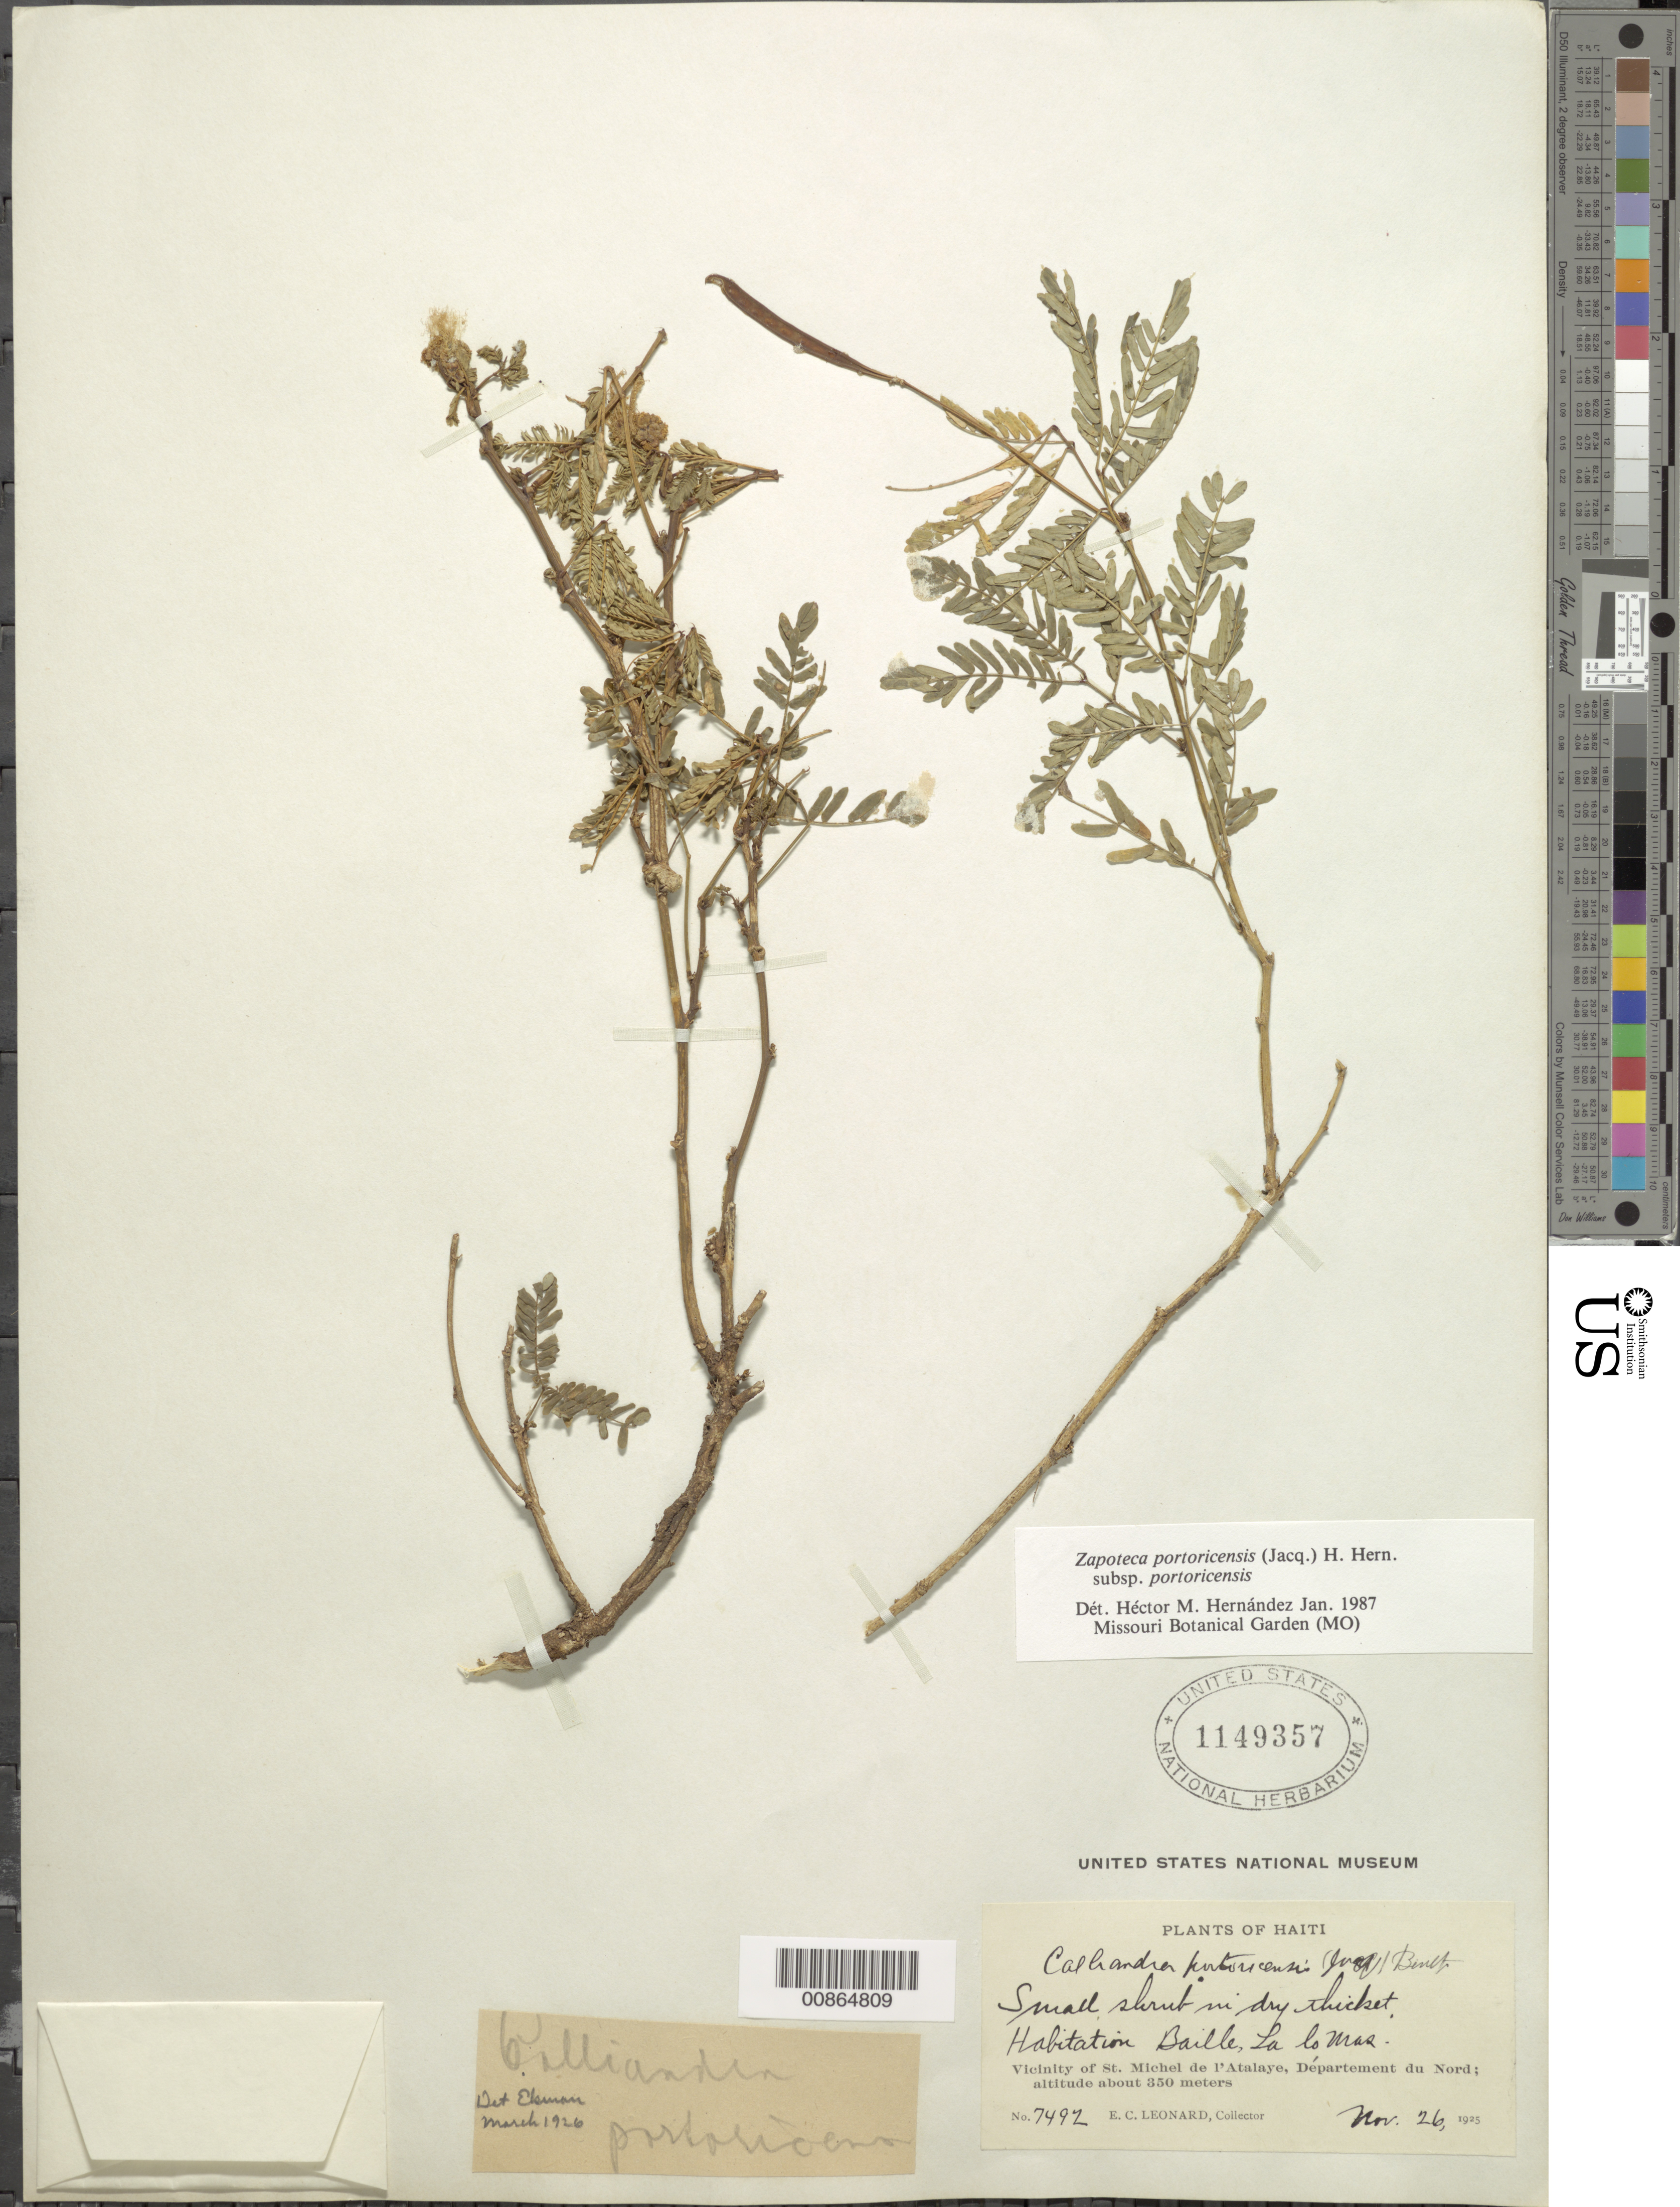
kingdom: Plantae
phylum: Tracheophyta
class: Magnoliopsida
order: Fabales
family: Fabaceae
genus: Zapoteca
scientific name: Zapoteca portoricensis subsp. portoricensis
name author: (Jacq.) H.M. Hern.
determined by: Hernandez, H. M., (MO), Missouri Botanical Garden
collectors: E. C. Leonard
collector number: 7492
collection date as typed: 26 Nov 1925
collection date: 1925-11-26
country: Haiti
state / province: Nord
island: Hispaniola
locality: Vicinity of St. Michel de l'Atalaye. Habitation Baille, La lo Mas.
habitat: Dry thicket.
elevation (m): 350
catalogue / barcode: US 1149357